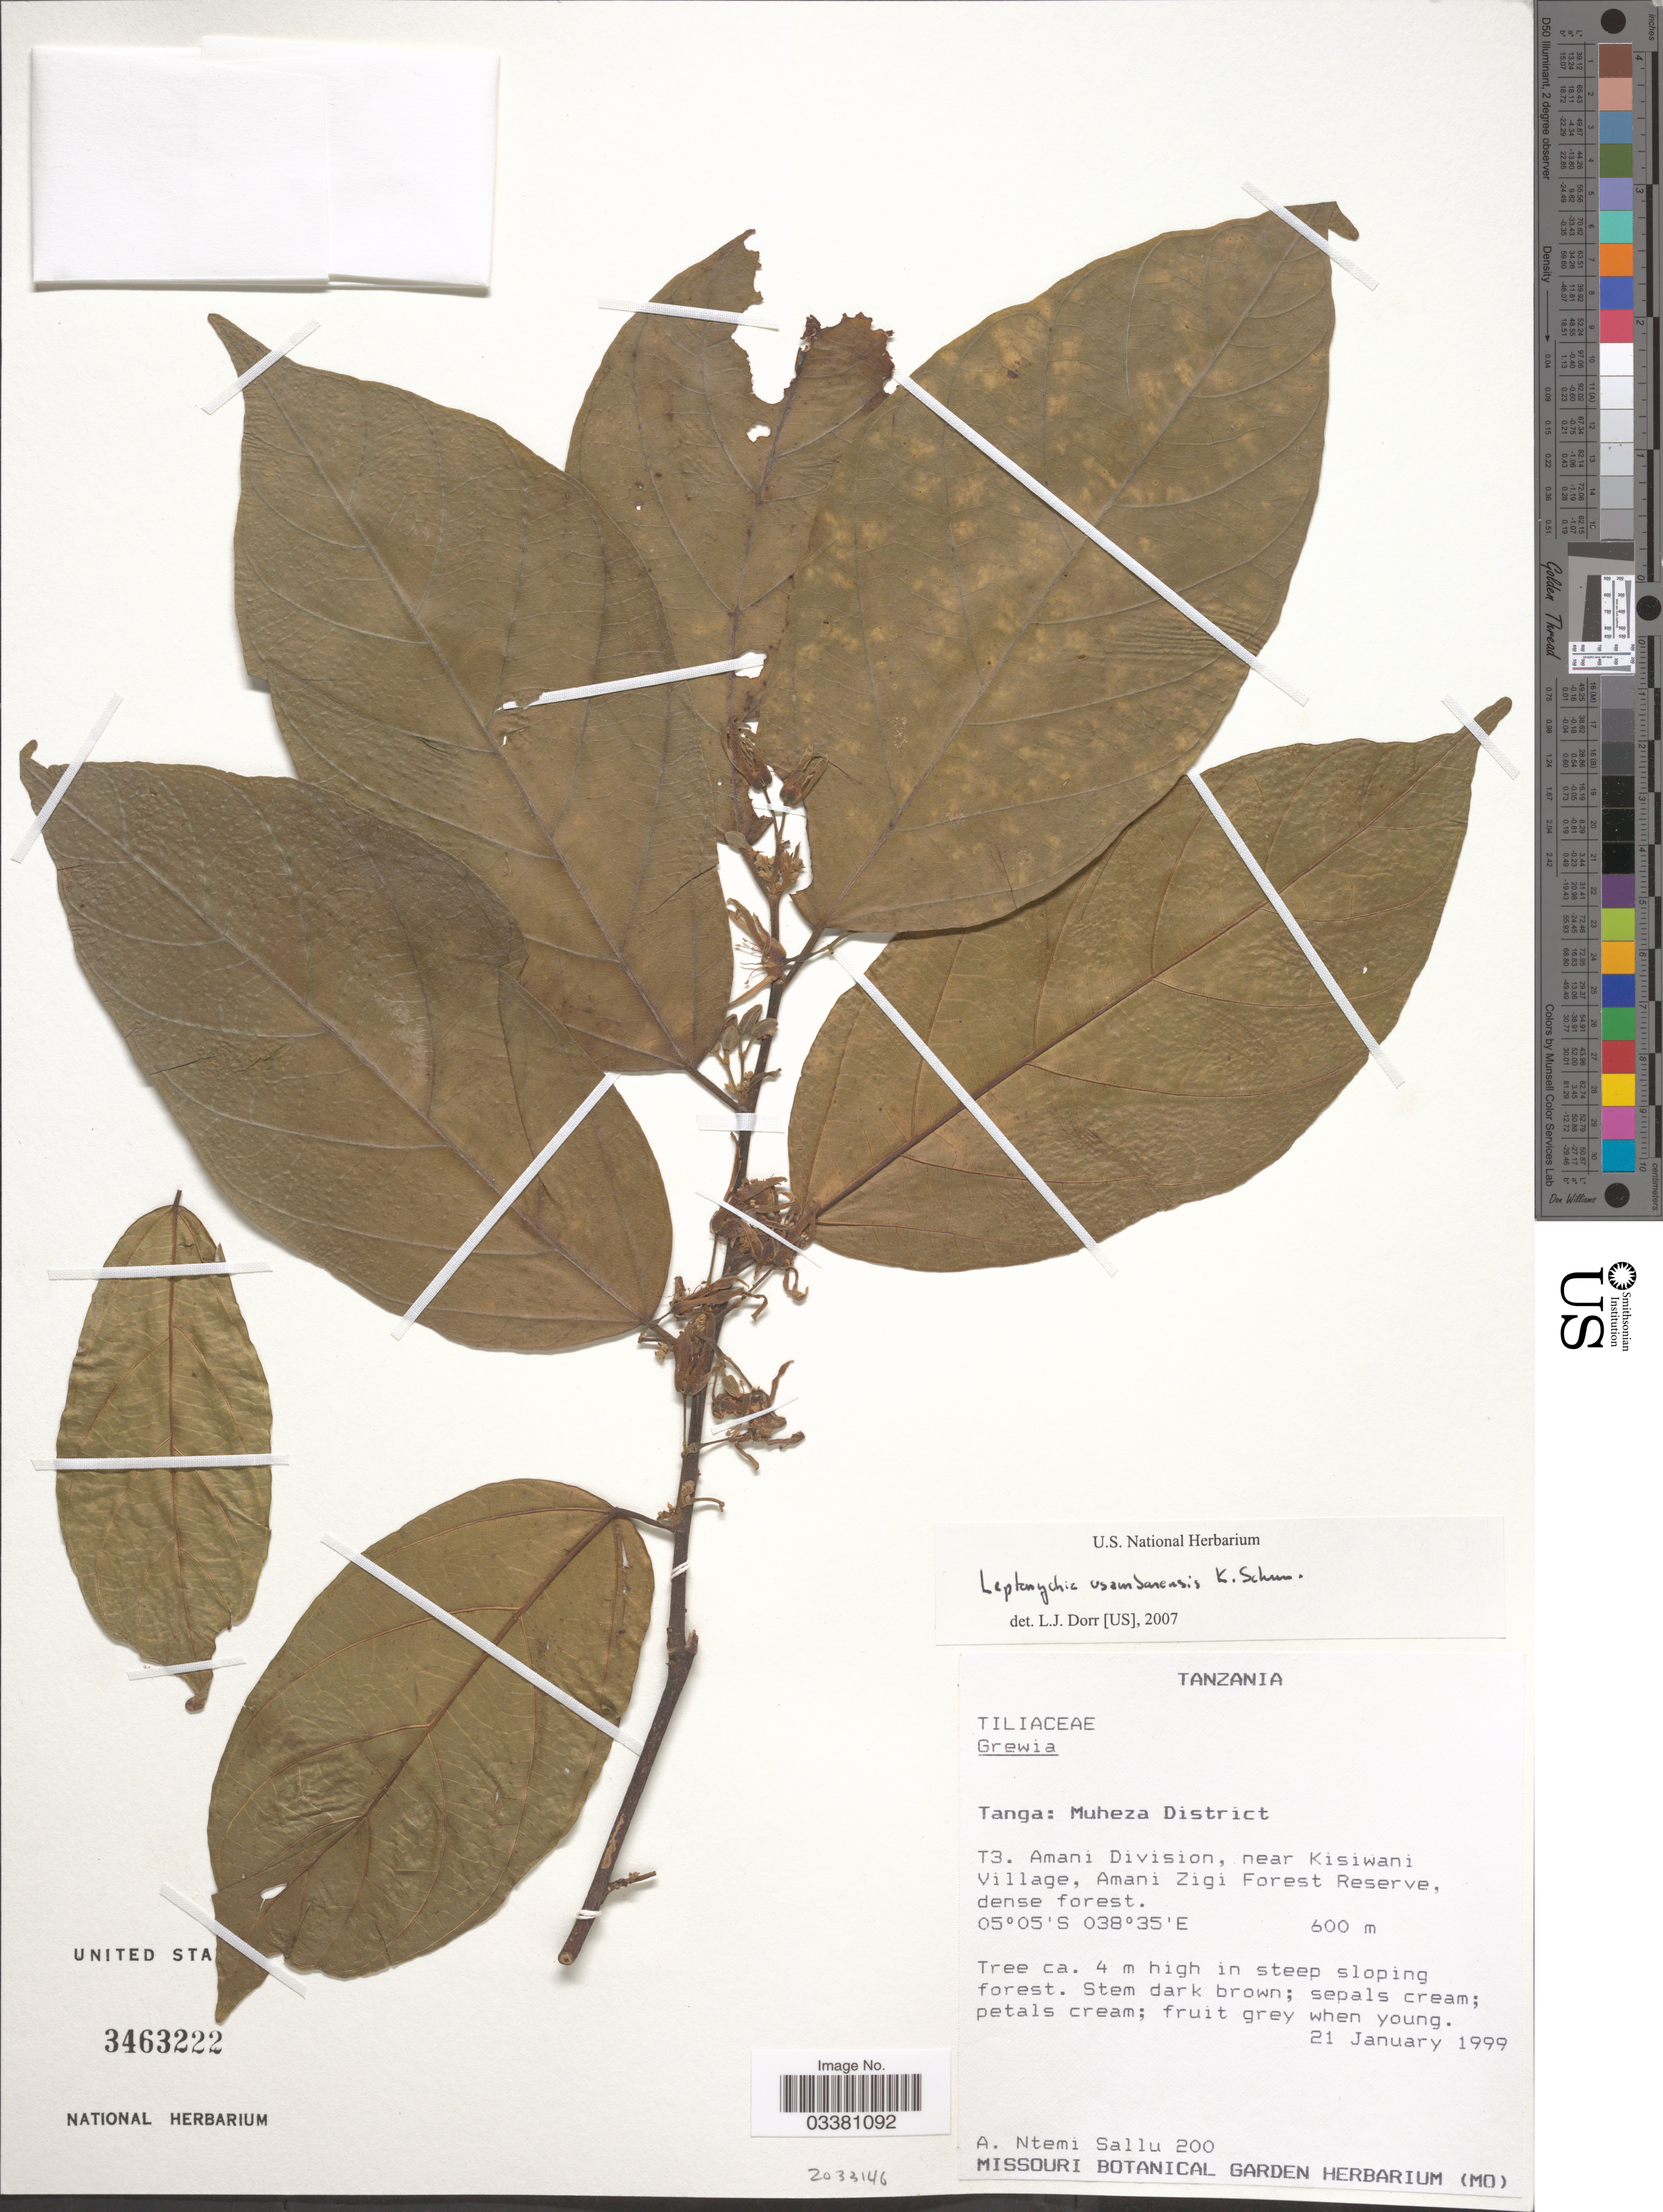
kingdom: Plantae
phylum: Tracheophyta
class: Magnoliopsida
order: Malvales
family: Malvaceae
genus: Leptonychia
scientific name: Leptonychia usambarensis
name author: K. Schum.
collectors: A. Ntemi Sallu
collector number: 200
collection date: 1999-01-21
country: Tanzania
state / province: Tanga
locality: Muheza District. T3. Amani Division, near Kisiwani Village, Amani Zigi Forest Reserve.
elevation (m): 600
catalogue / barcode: US 3463222